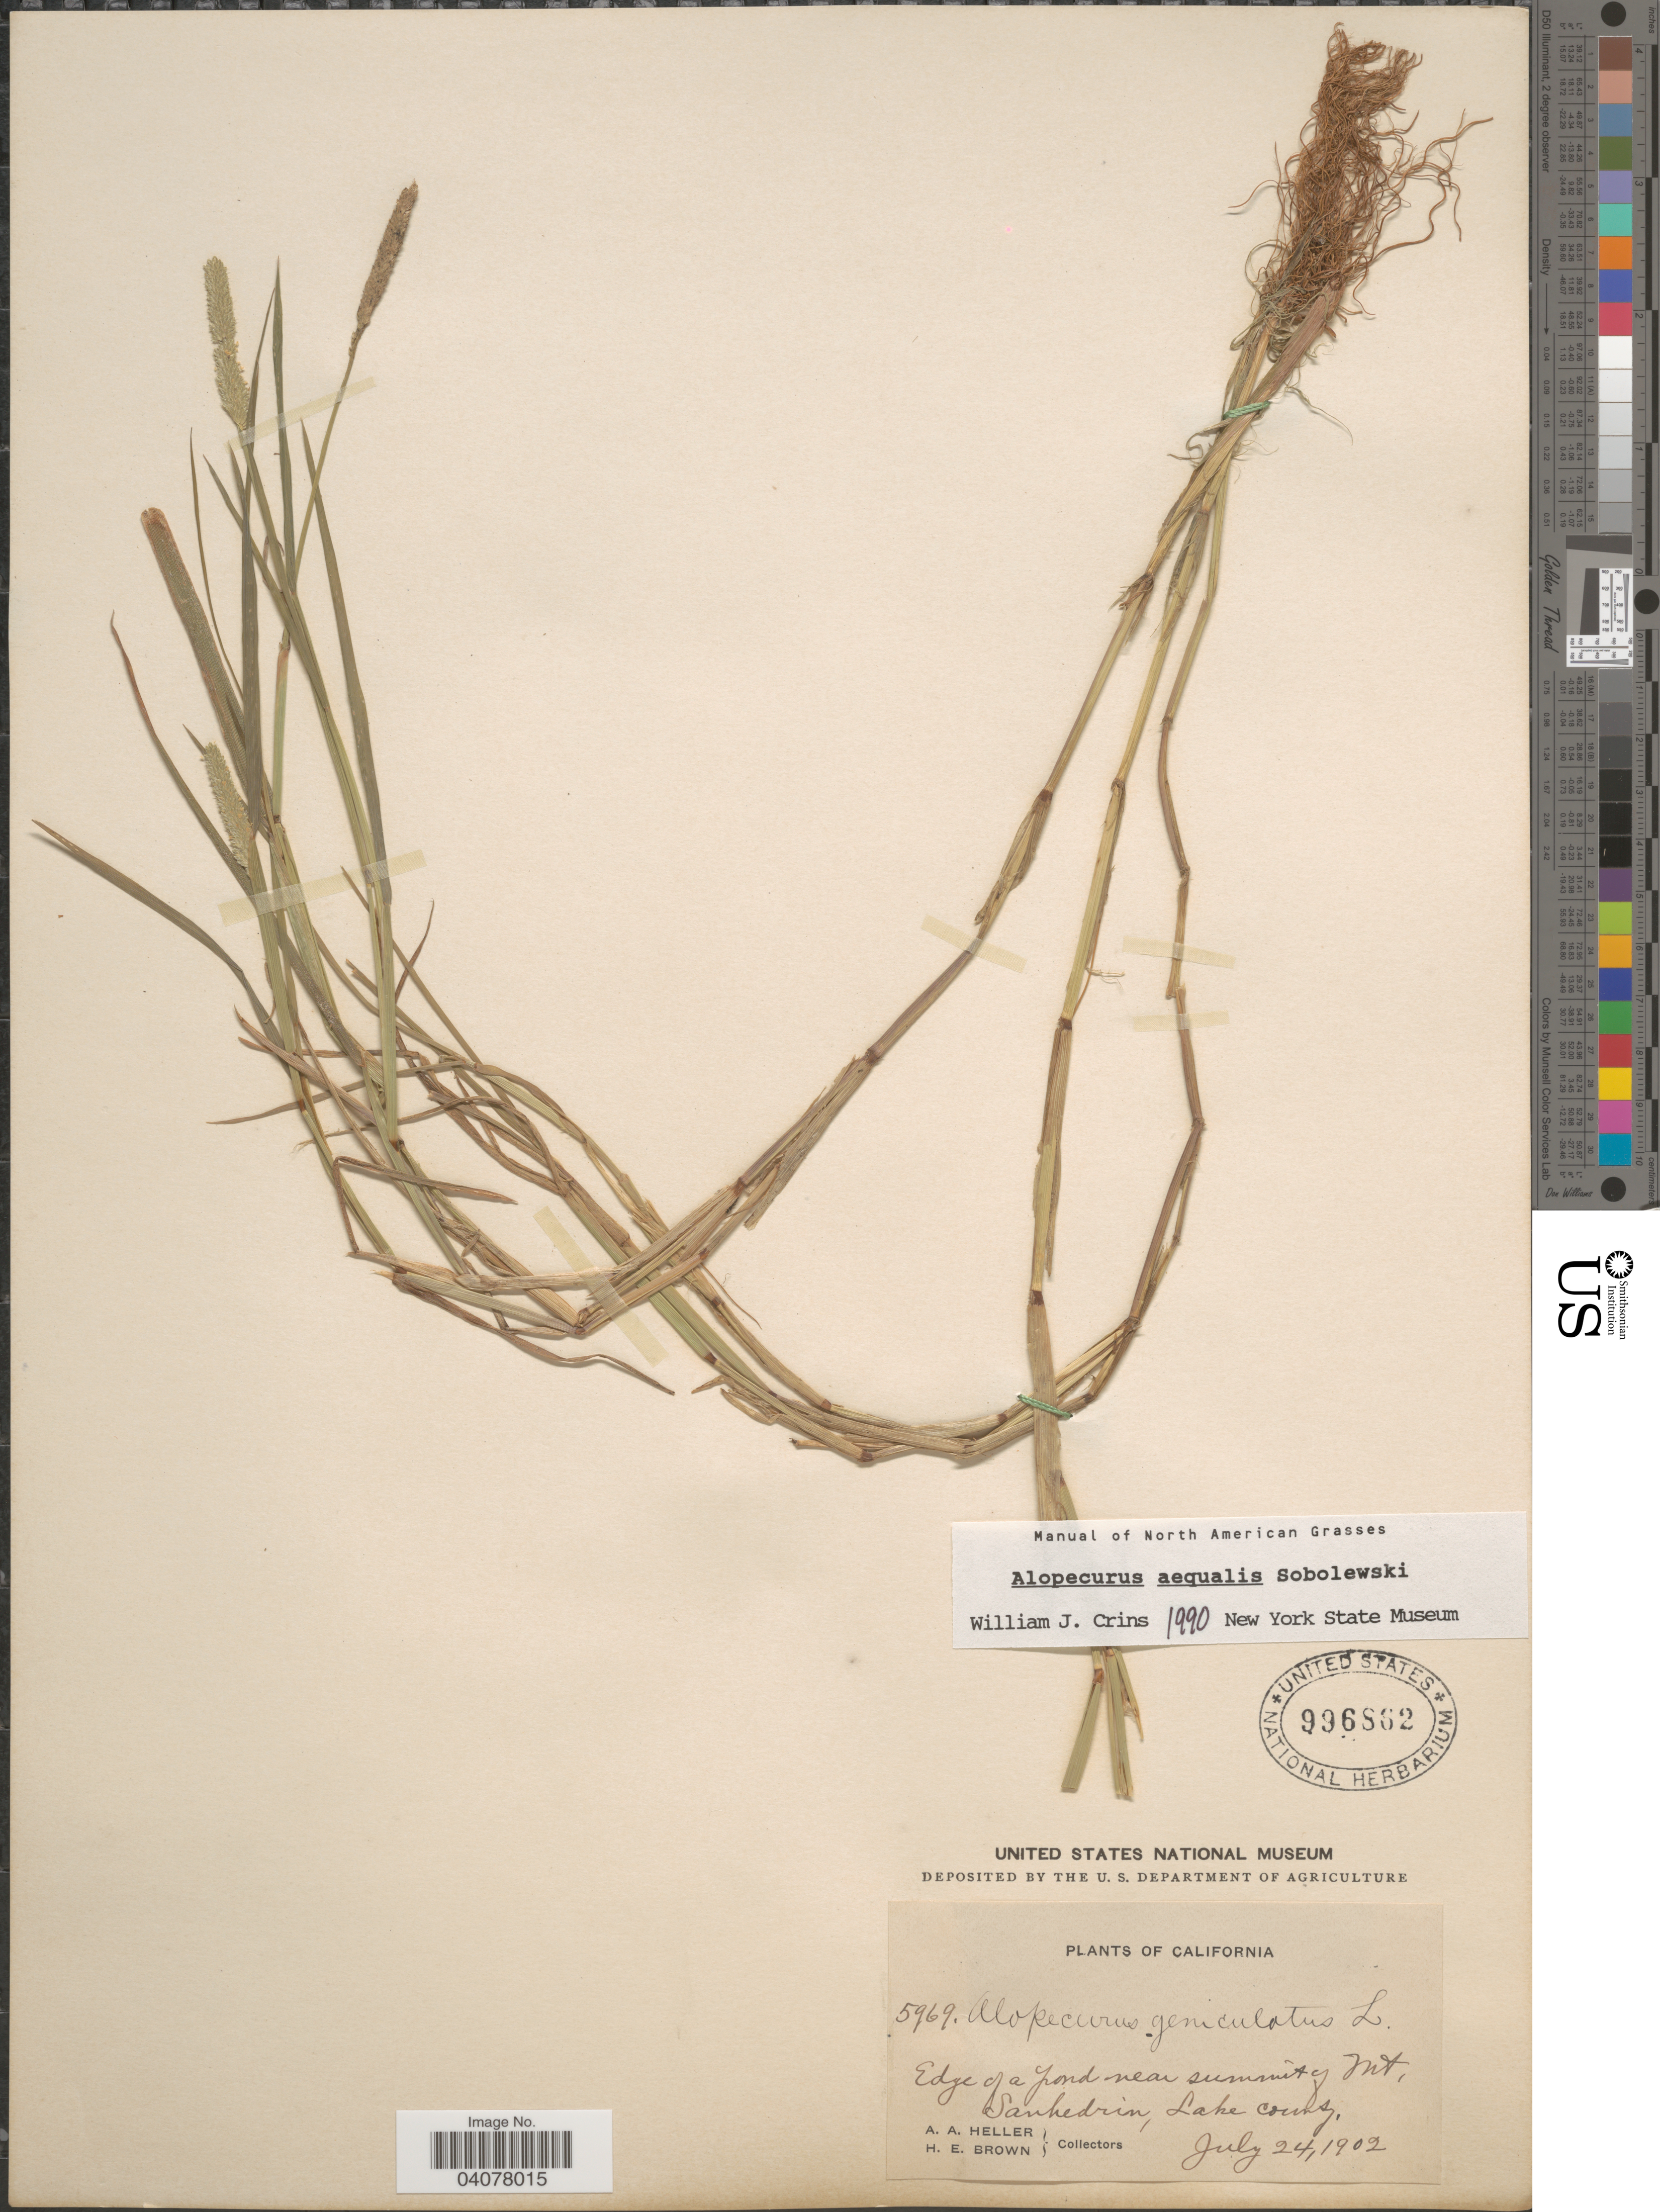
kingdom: Plantae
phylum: Tracheophyta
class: Liliopsida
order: Poales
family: Poaceae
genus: Alopecurus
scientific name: Alopecurus aequalis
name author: Sobol.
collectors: A. A. Heller & H. E. Brown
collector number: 5969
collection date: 1902-07-24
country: United States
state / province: California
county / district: Lake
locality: Edge of a pond near summit of Mt. Sanhedrin, Lake County.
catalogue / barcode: US 996862